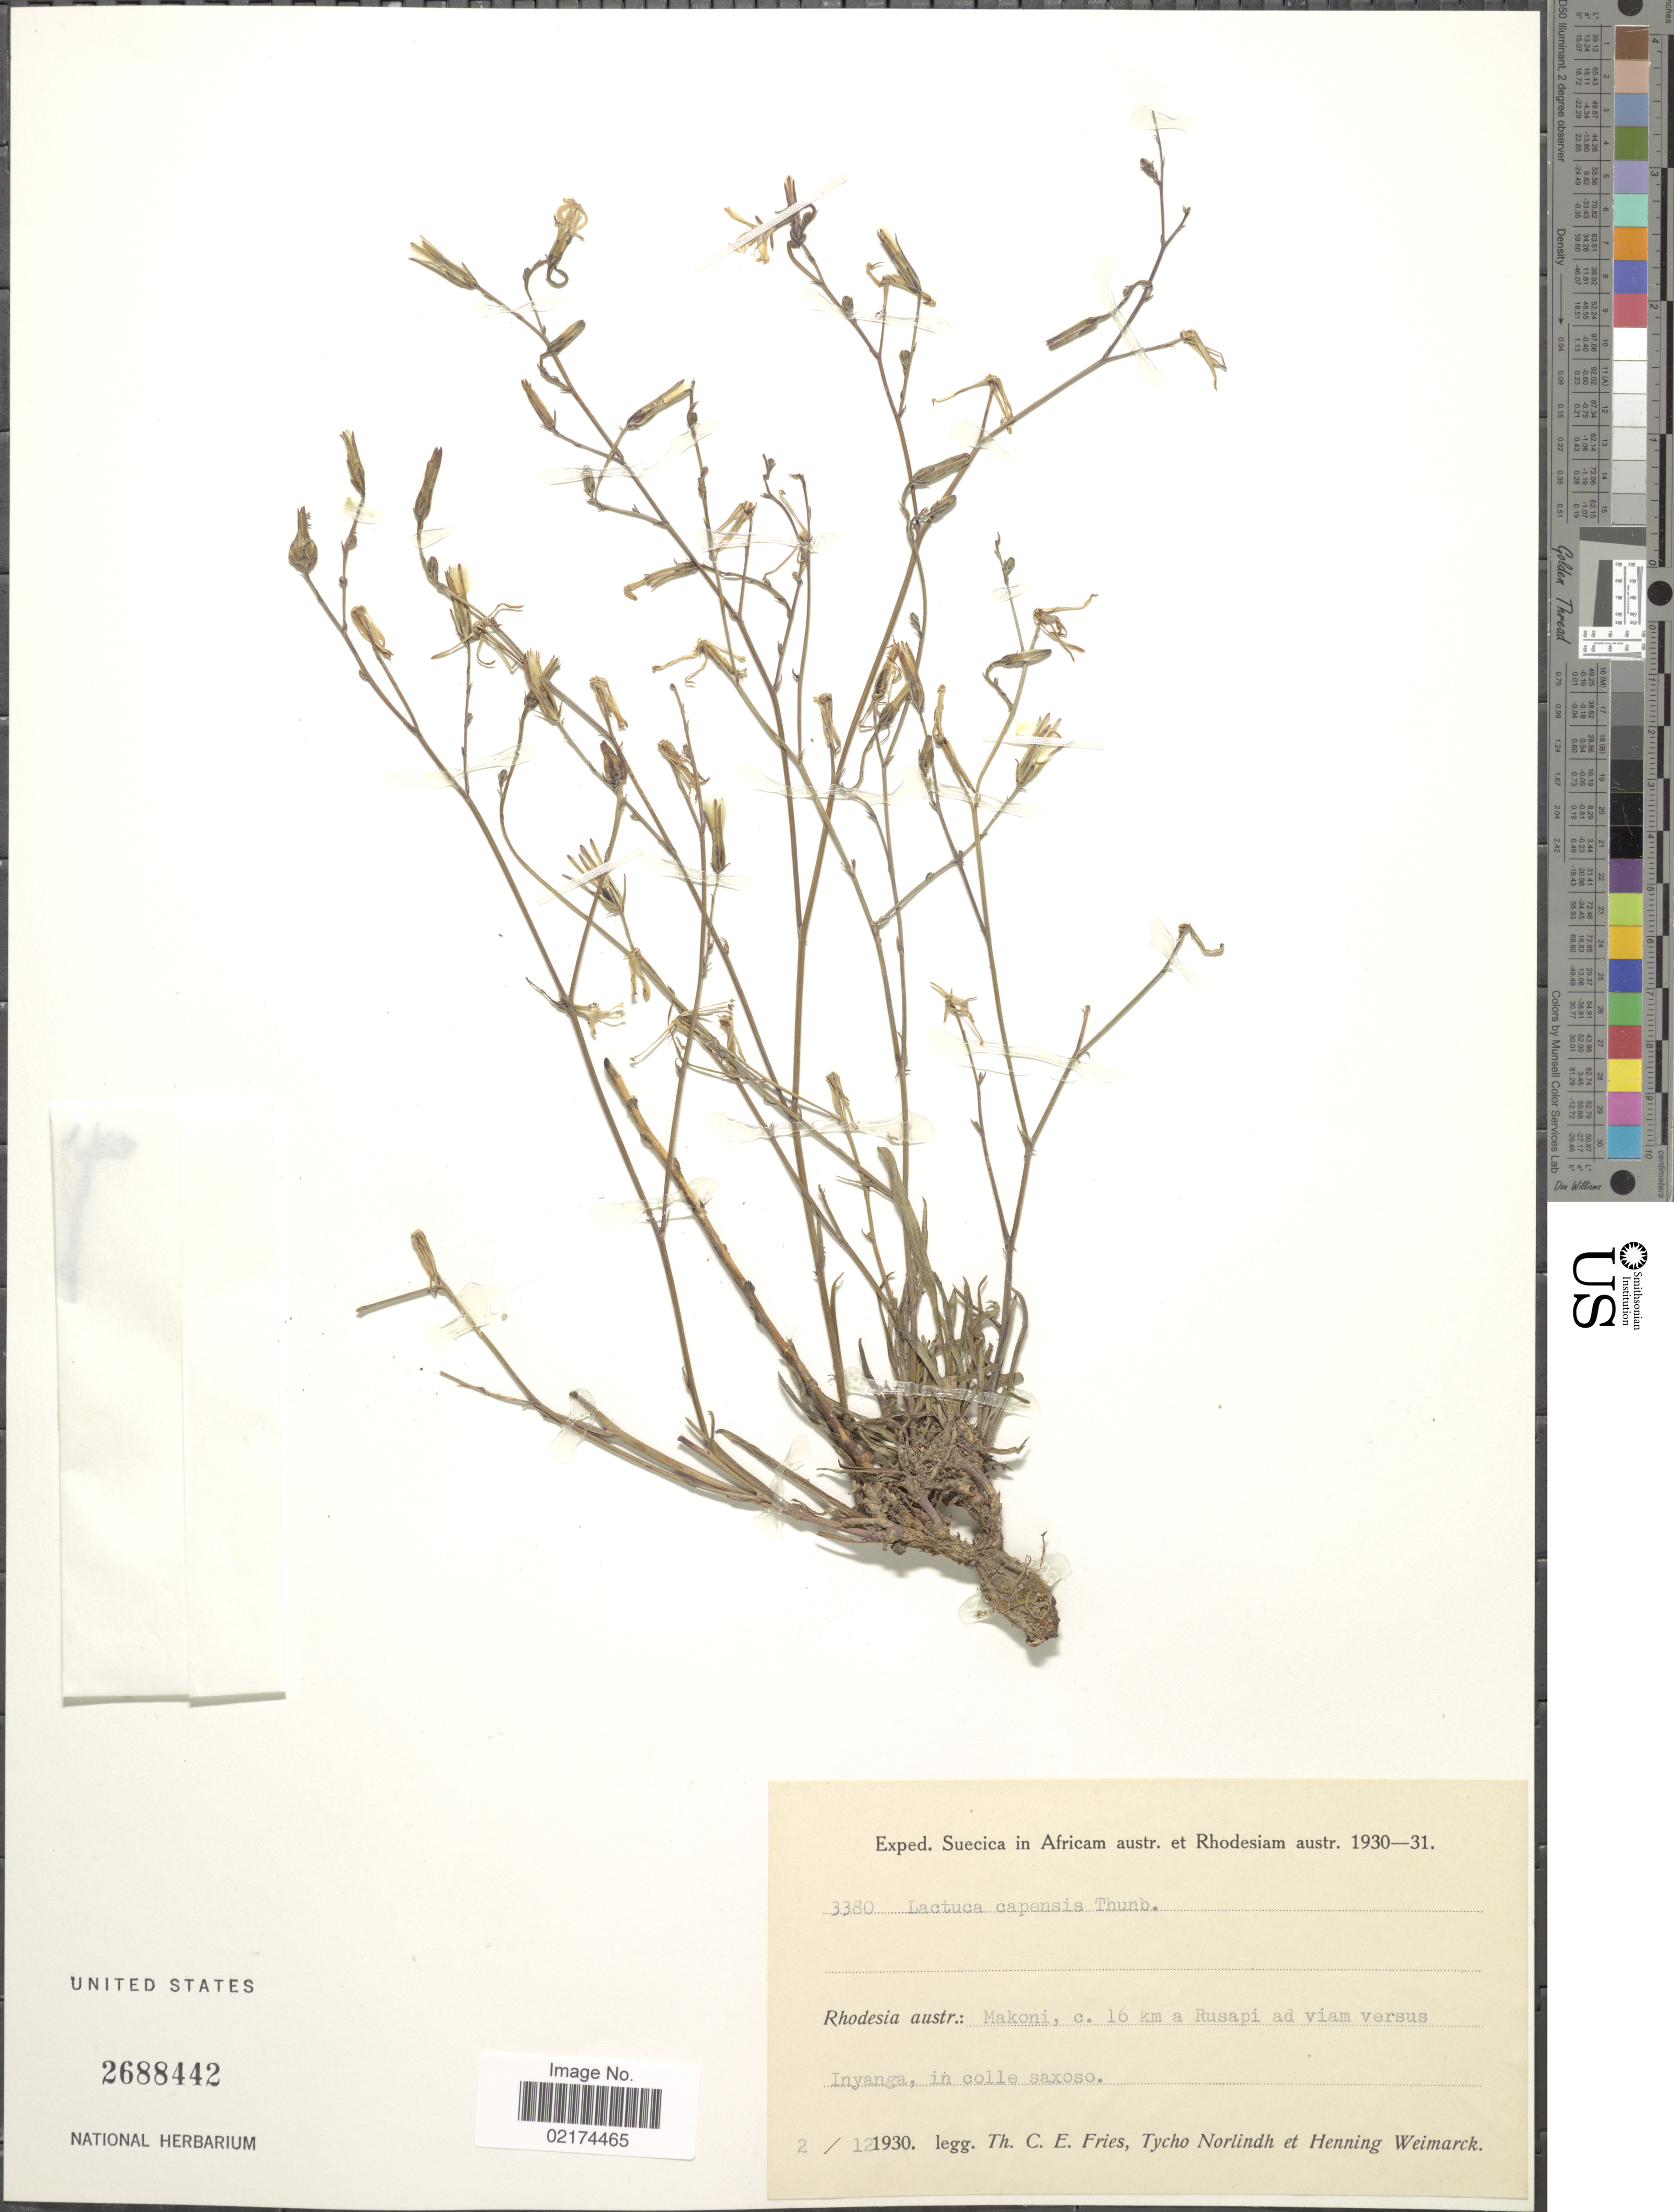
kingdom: Plantae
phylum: Tracheophyta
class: Magnoliopsida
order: Asterales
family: Asteraceae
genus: Lactuca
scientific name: Lactuca inermis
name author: Forssk.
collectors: T. C. E. Fries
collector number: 3380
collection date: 1930-12-02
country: Zimbabwe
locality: Suecica in Africam austr. et Rhodesiam, Rhodesia austr. Makoni, c. 16 km a Rusapi ad viam versus Inyanga, in colle saxoso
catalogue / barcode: US 2688442